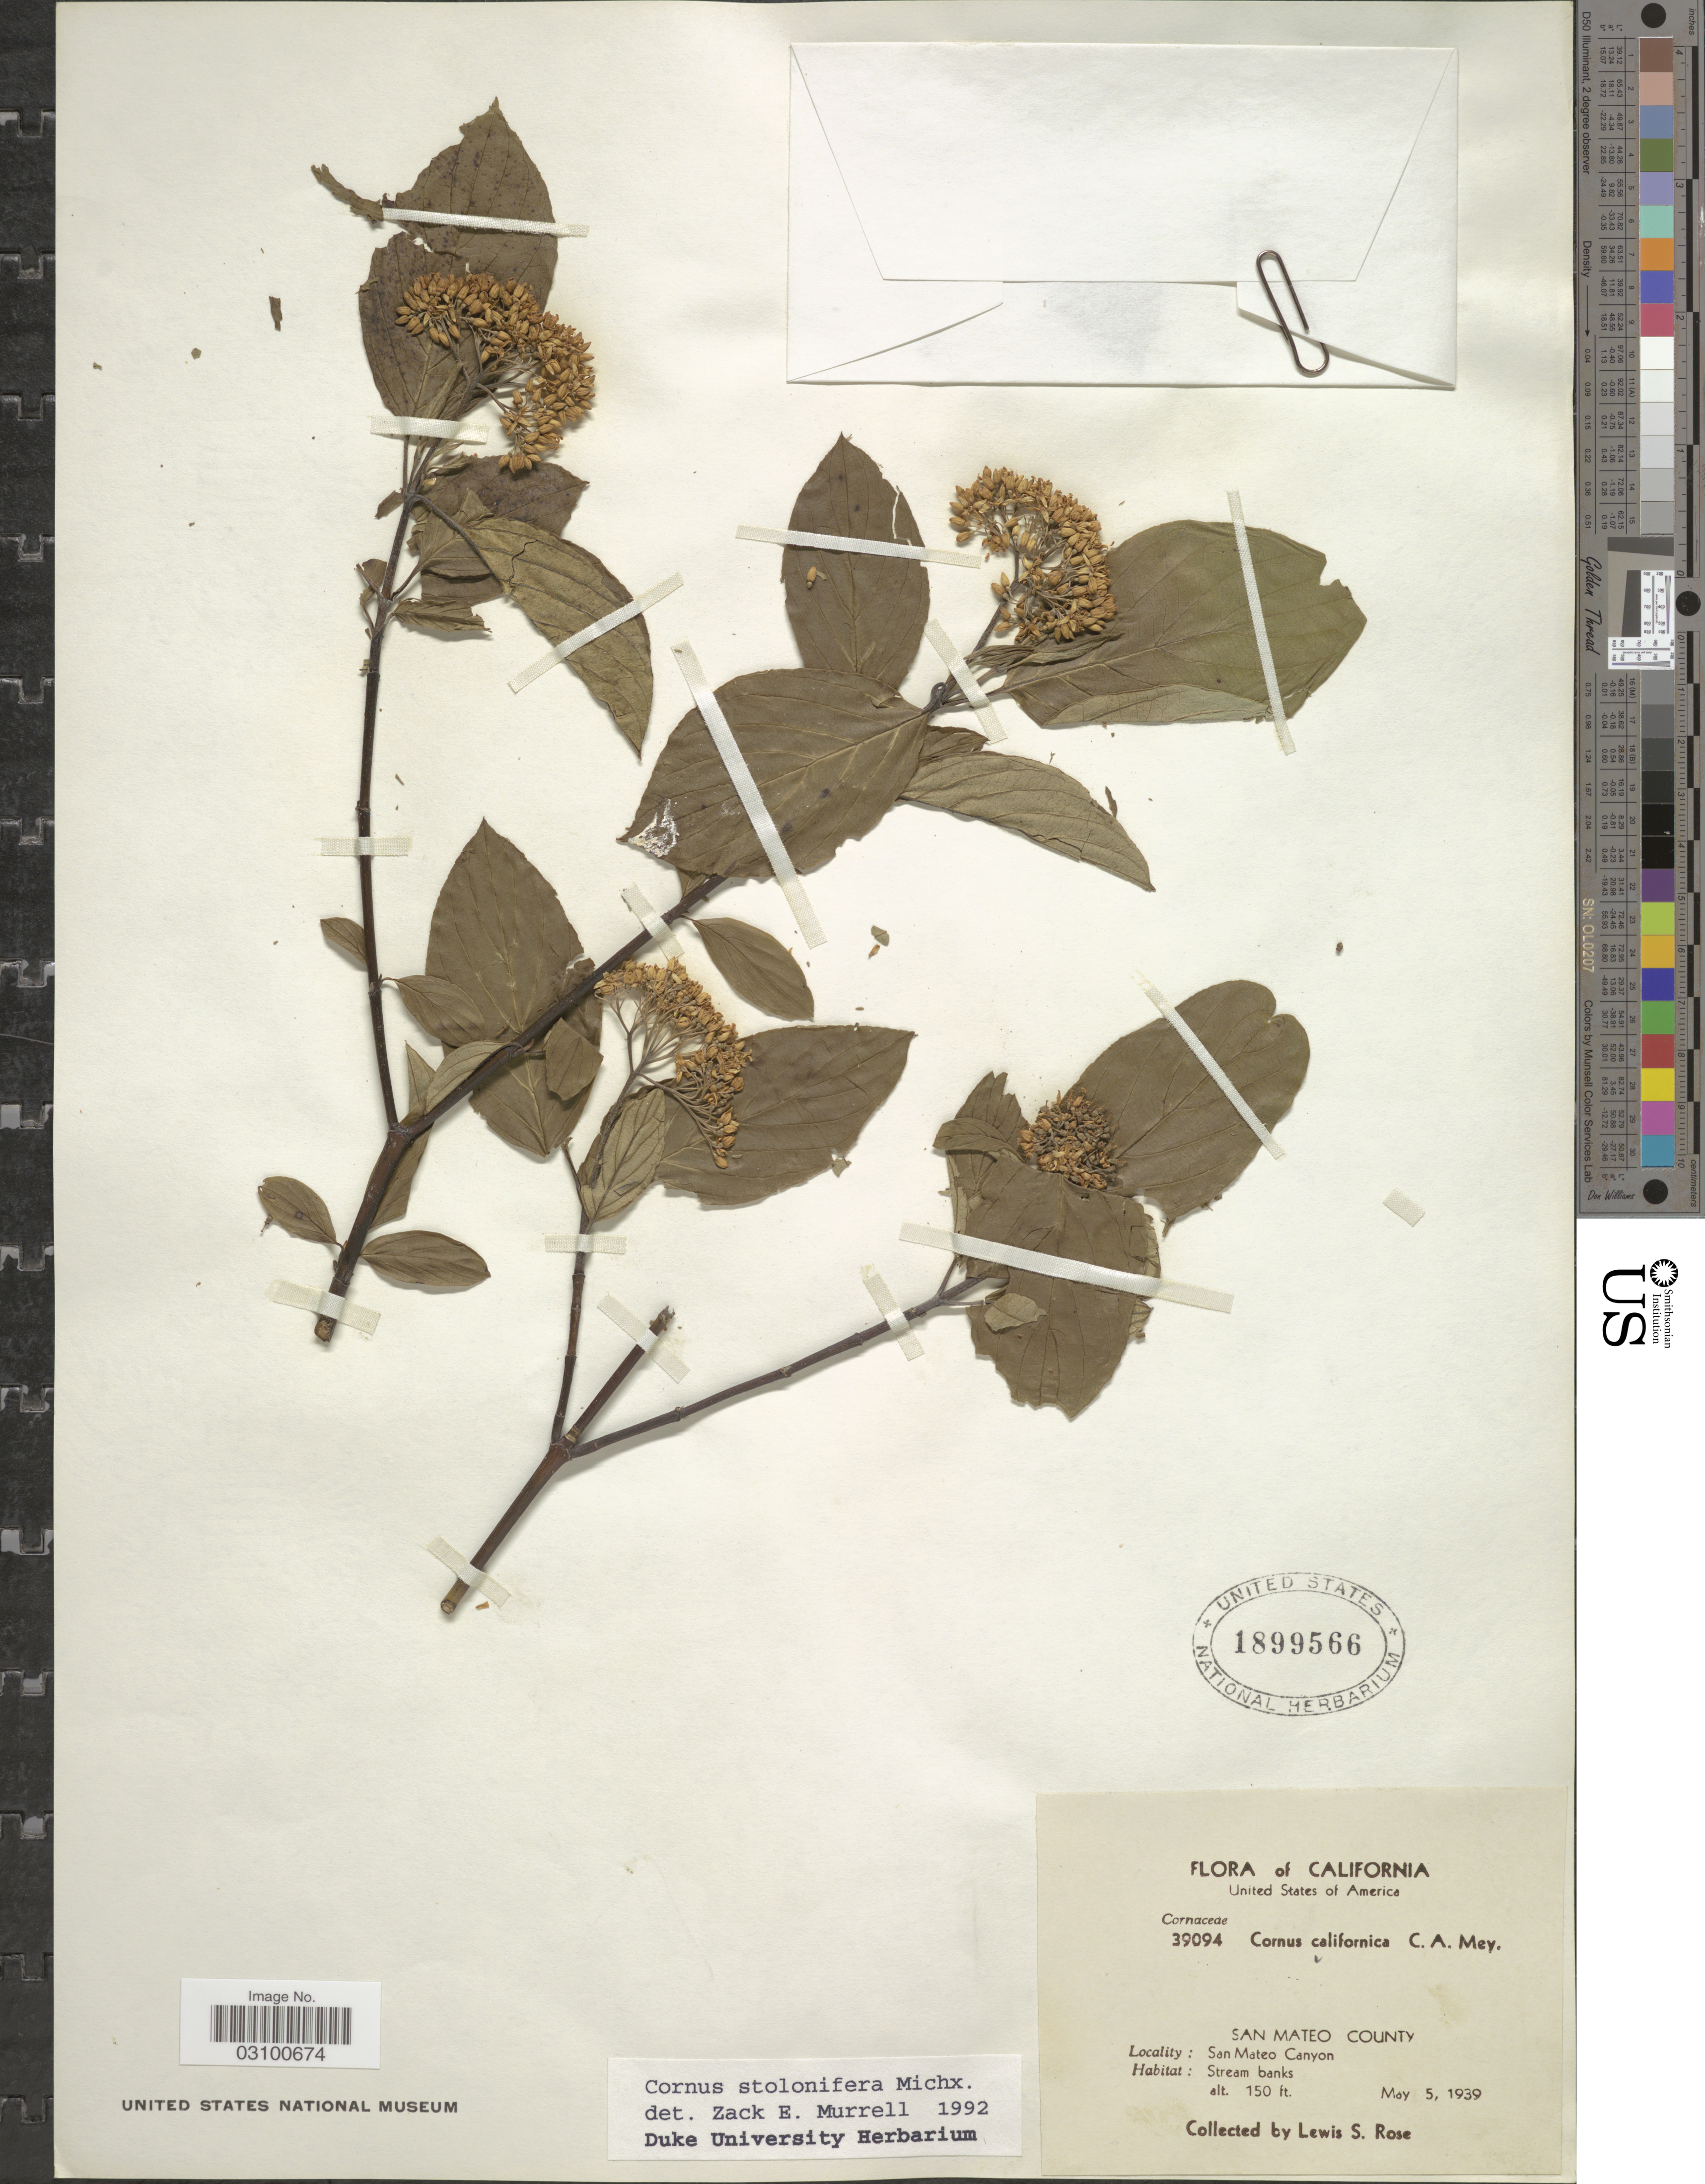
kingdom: Plantae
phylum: Tracheophyta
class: Magnoliopsida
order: Cornales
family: Cornaceae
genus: Cornus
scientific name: Cornus sericea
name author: L.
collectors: L. S. Rose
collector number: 39094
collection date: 1939-05-05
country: United States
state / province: California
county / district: San Mateo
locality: San Mateo County. San Mateo Canyon.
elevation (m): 46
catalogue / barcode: US 1899566